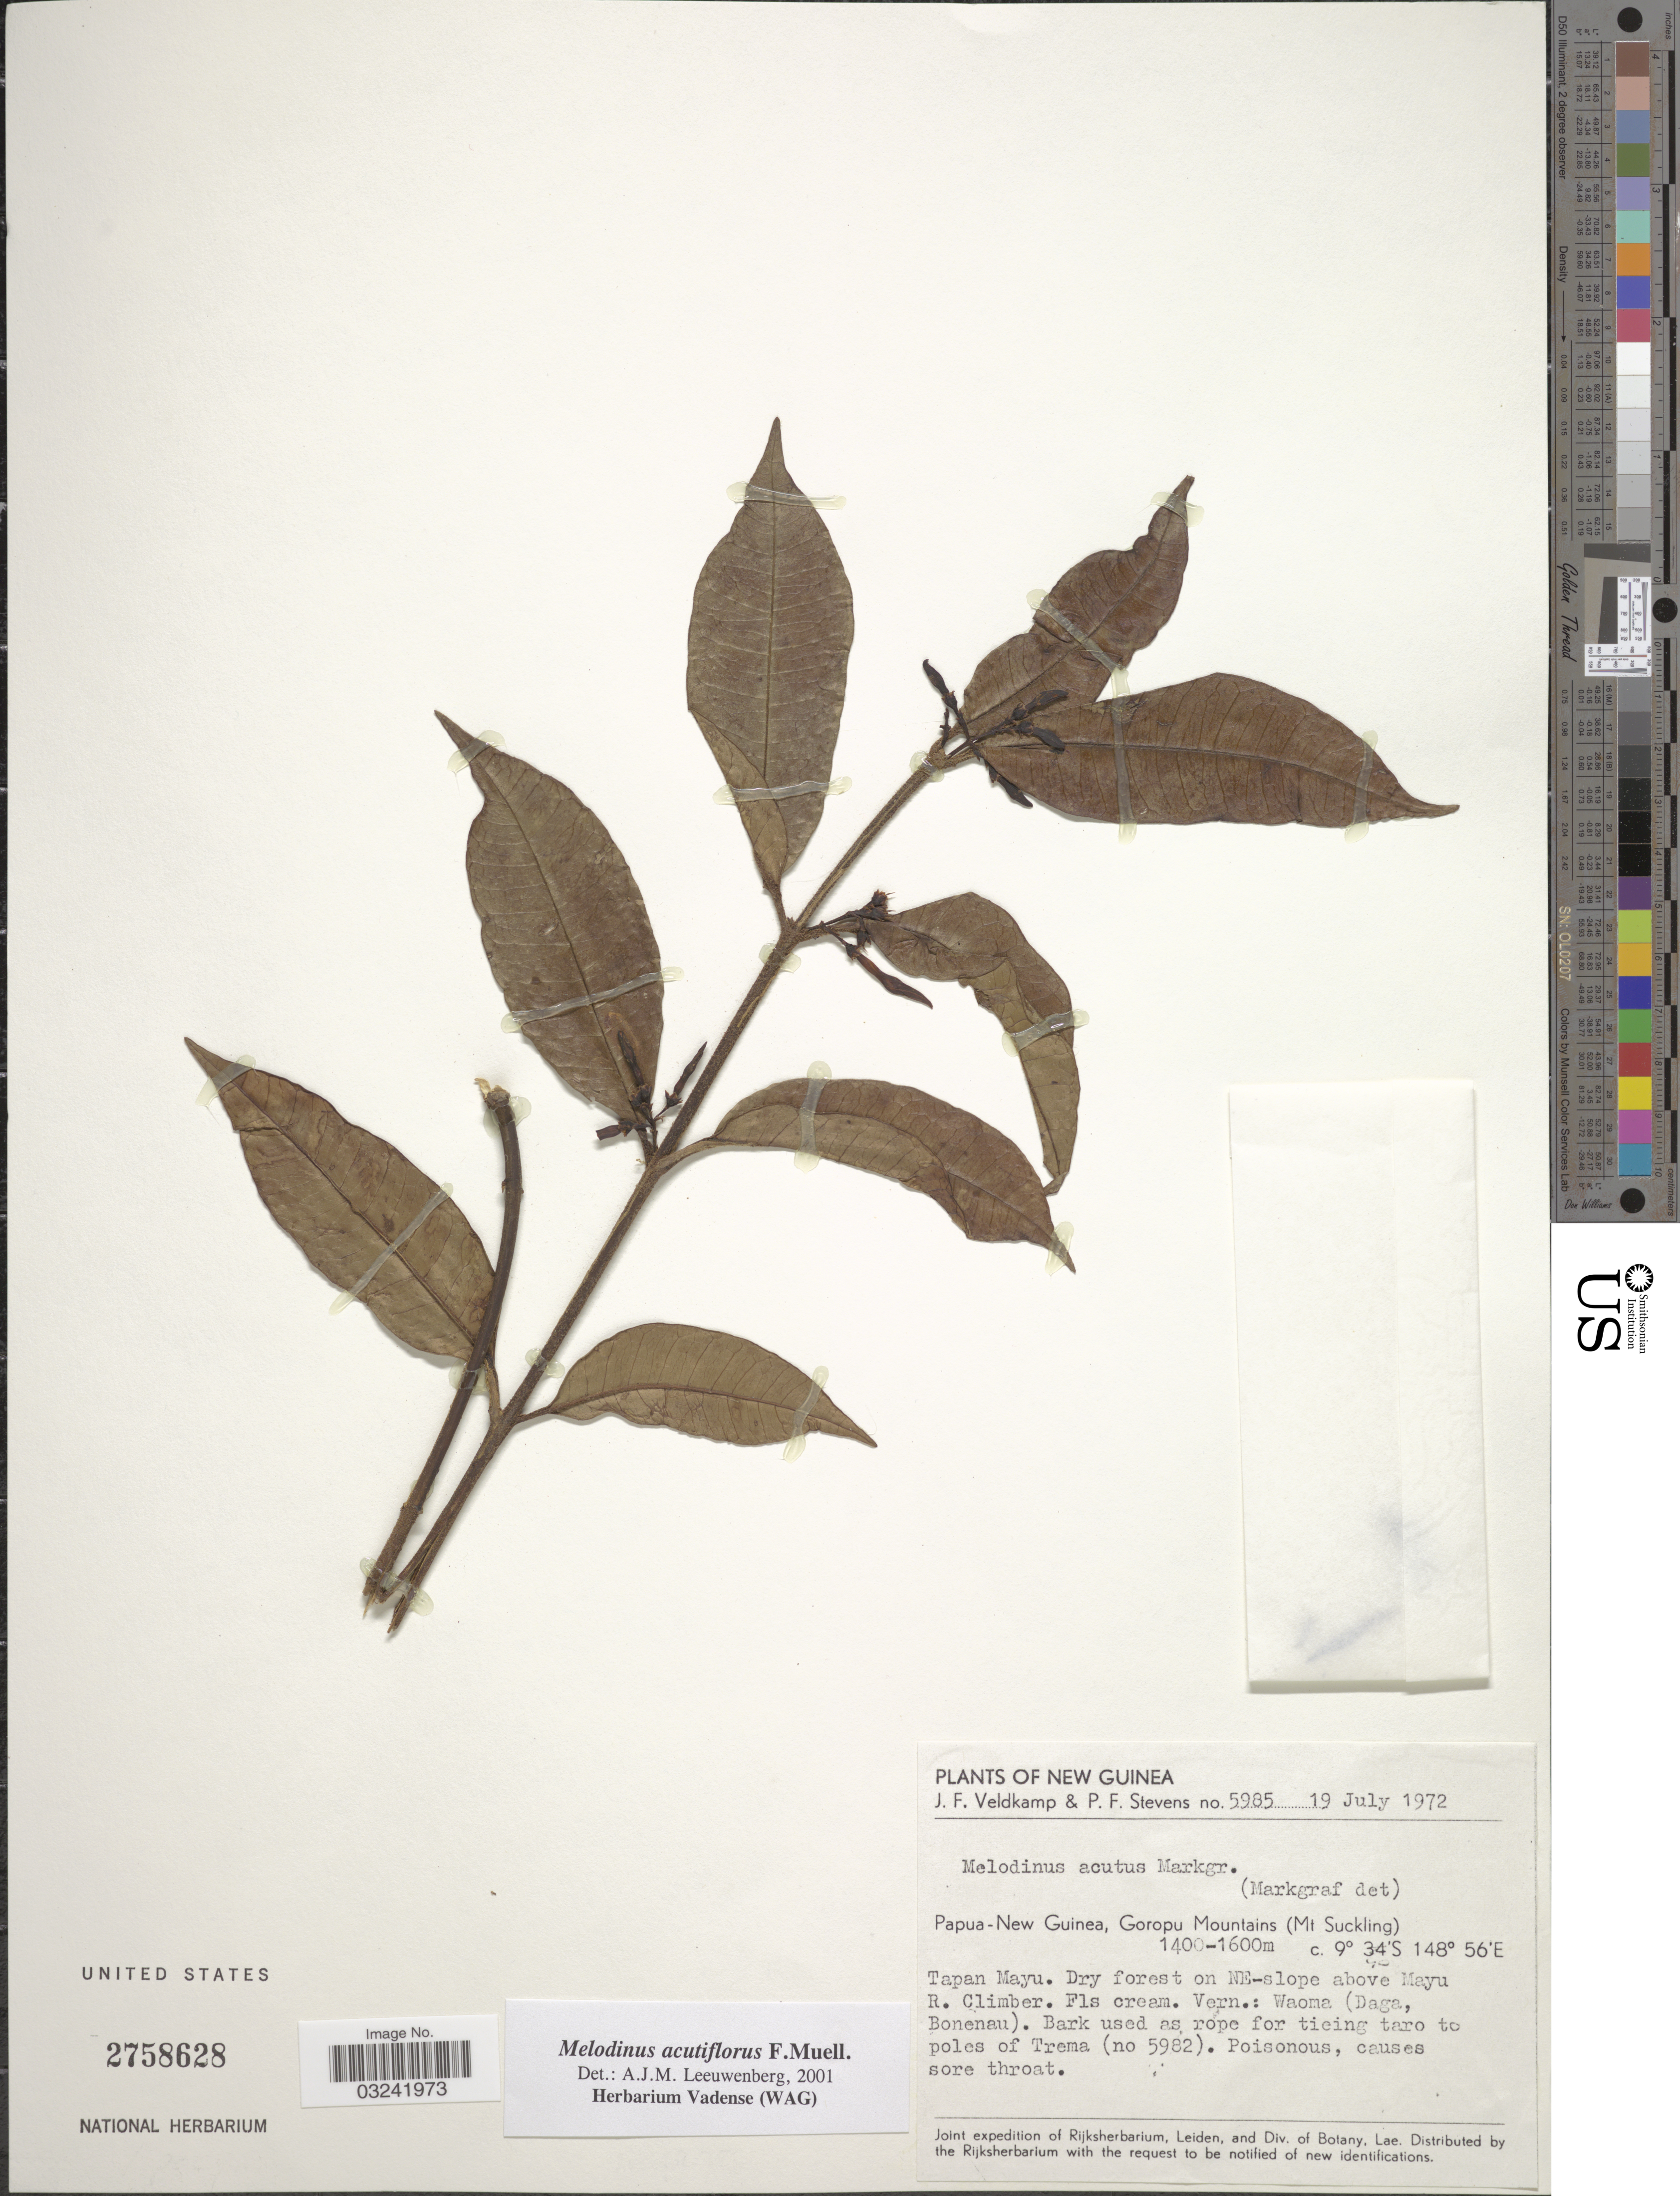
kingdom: Plantae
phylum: Tracheophyta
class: Magnoliopsida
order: Gentianales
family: Apocynaceae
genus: Melodinus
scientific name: Melodinus acutiflorus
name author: F. Muell.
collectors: J. F. Veldkamp & P. F. Stevens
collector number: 5985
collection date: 1972-07-19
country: Papua New Guinea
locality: New Guinea, Goropu Mountains (Mt Suckling) Tapan Mayu, Dry forest on NE-slope above Mayu R. Climber.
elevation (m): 1400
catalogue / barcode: US 2758628